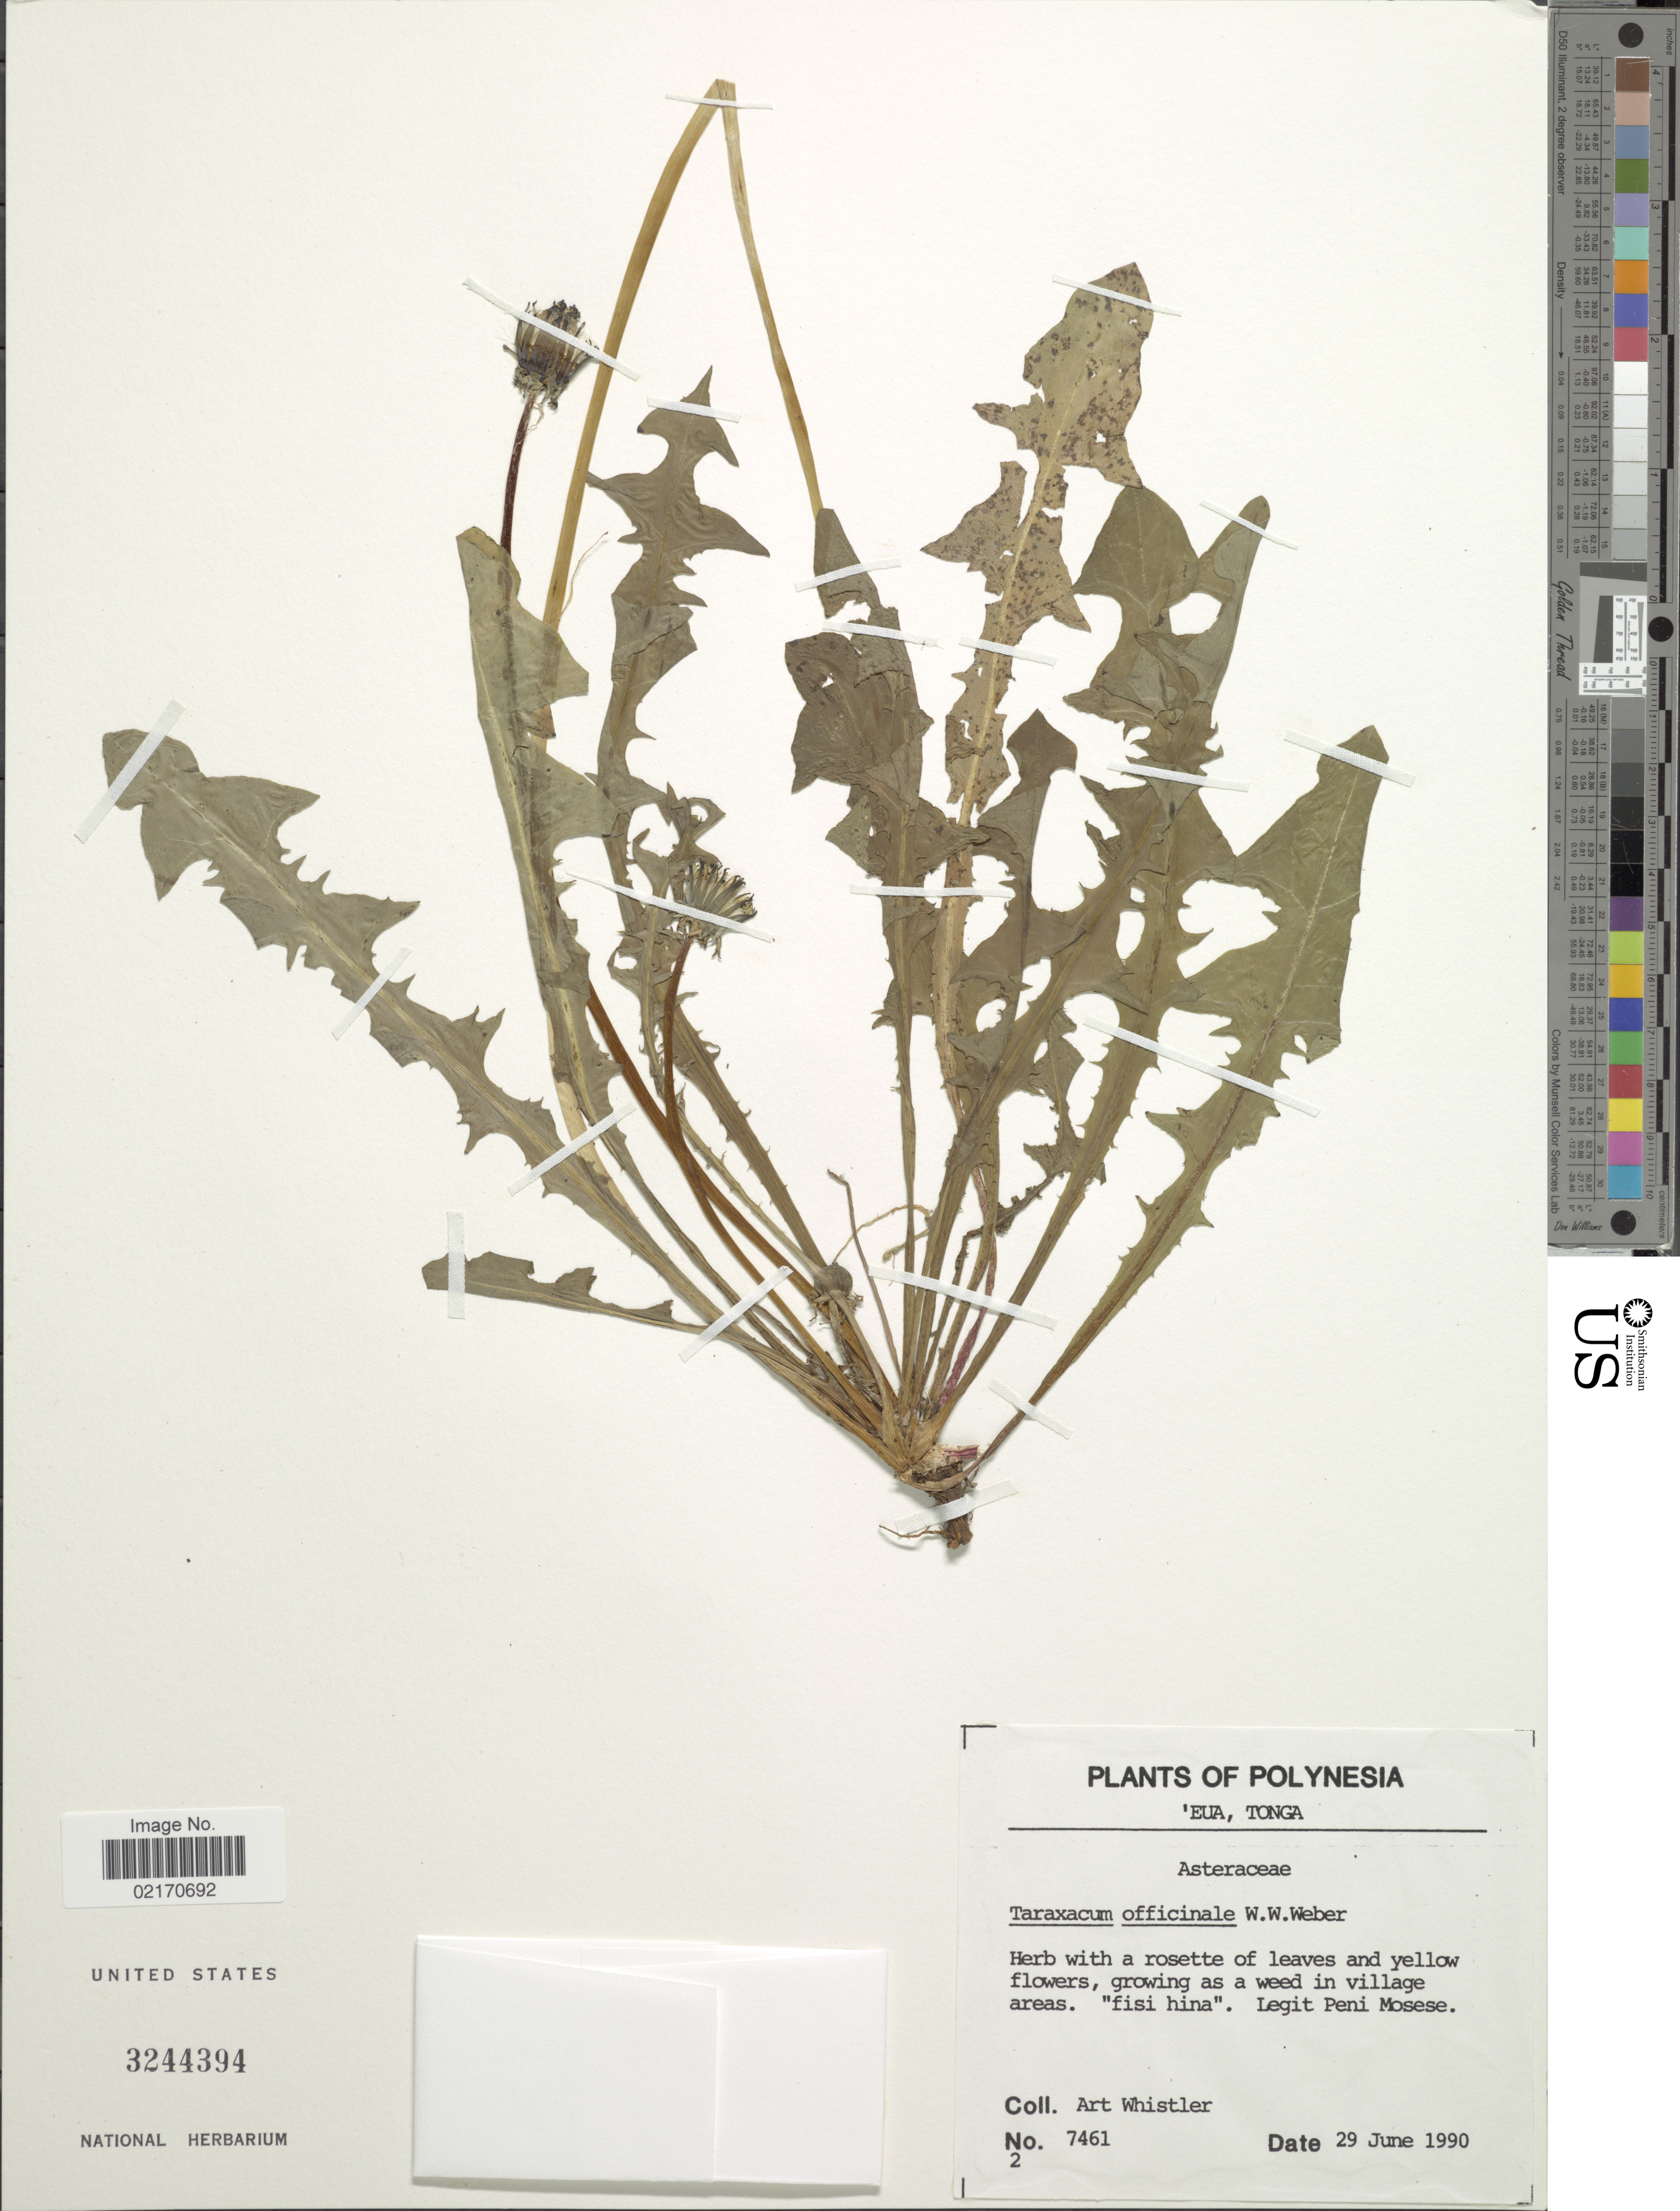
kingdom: Plantae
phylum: Tracheophyta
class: Magnoliopsida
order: Asterales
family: Asteraceae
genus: Taraxacum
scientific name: Taraxacum officinale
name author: G.H. Weber ex F.H. Wigg.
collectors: A. Whistler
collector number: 7461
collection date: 1990-06-29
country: Tonga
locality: Polynesia, 'Eua, weed in village areas.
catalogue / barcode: US 3244394